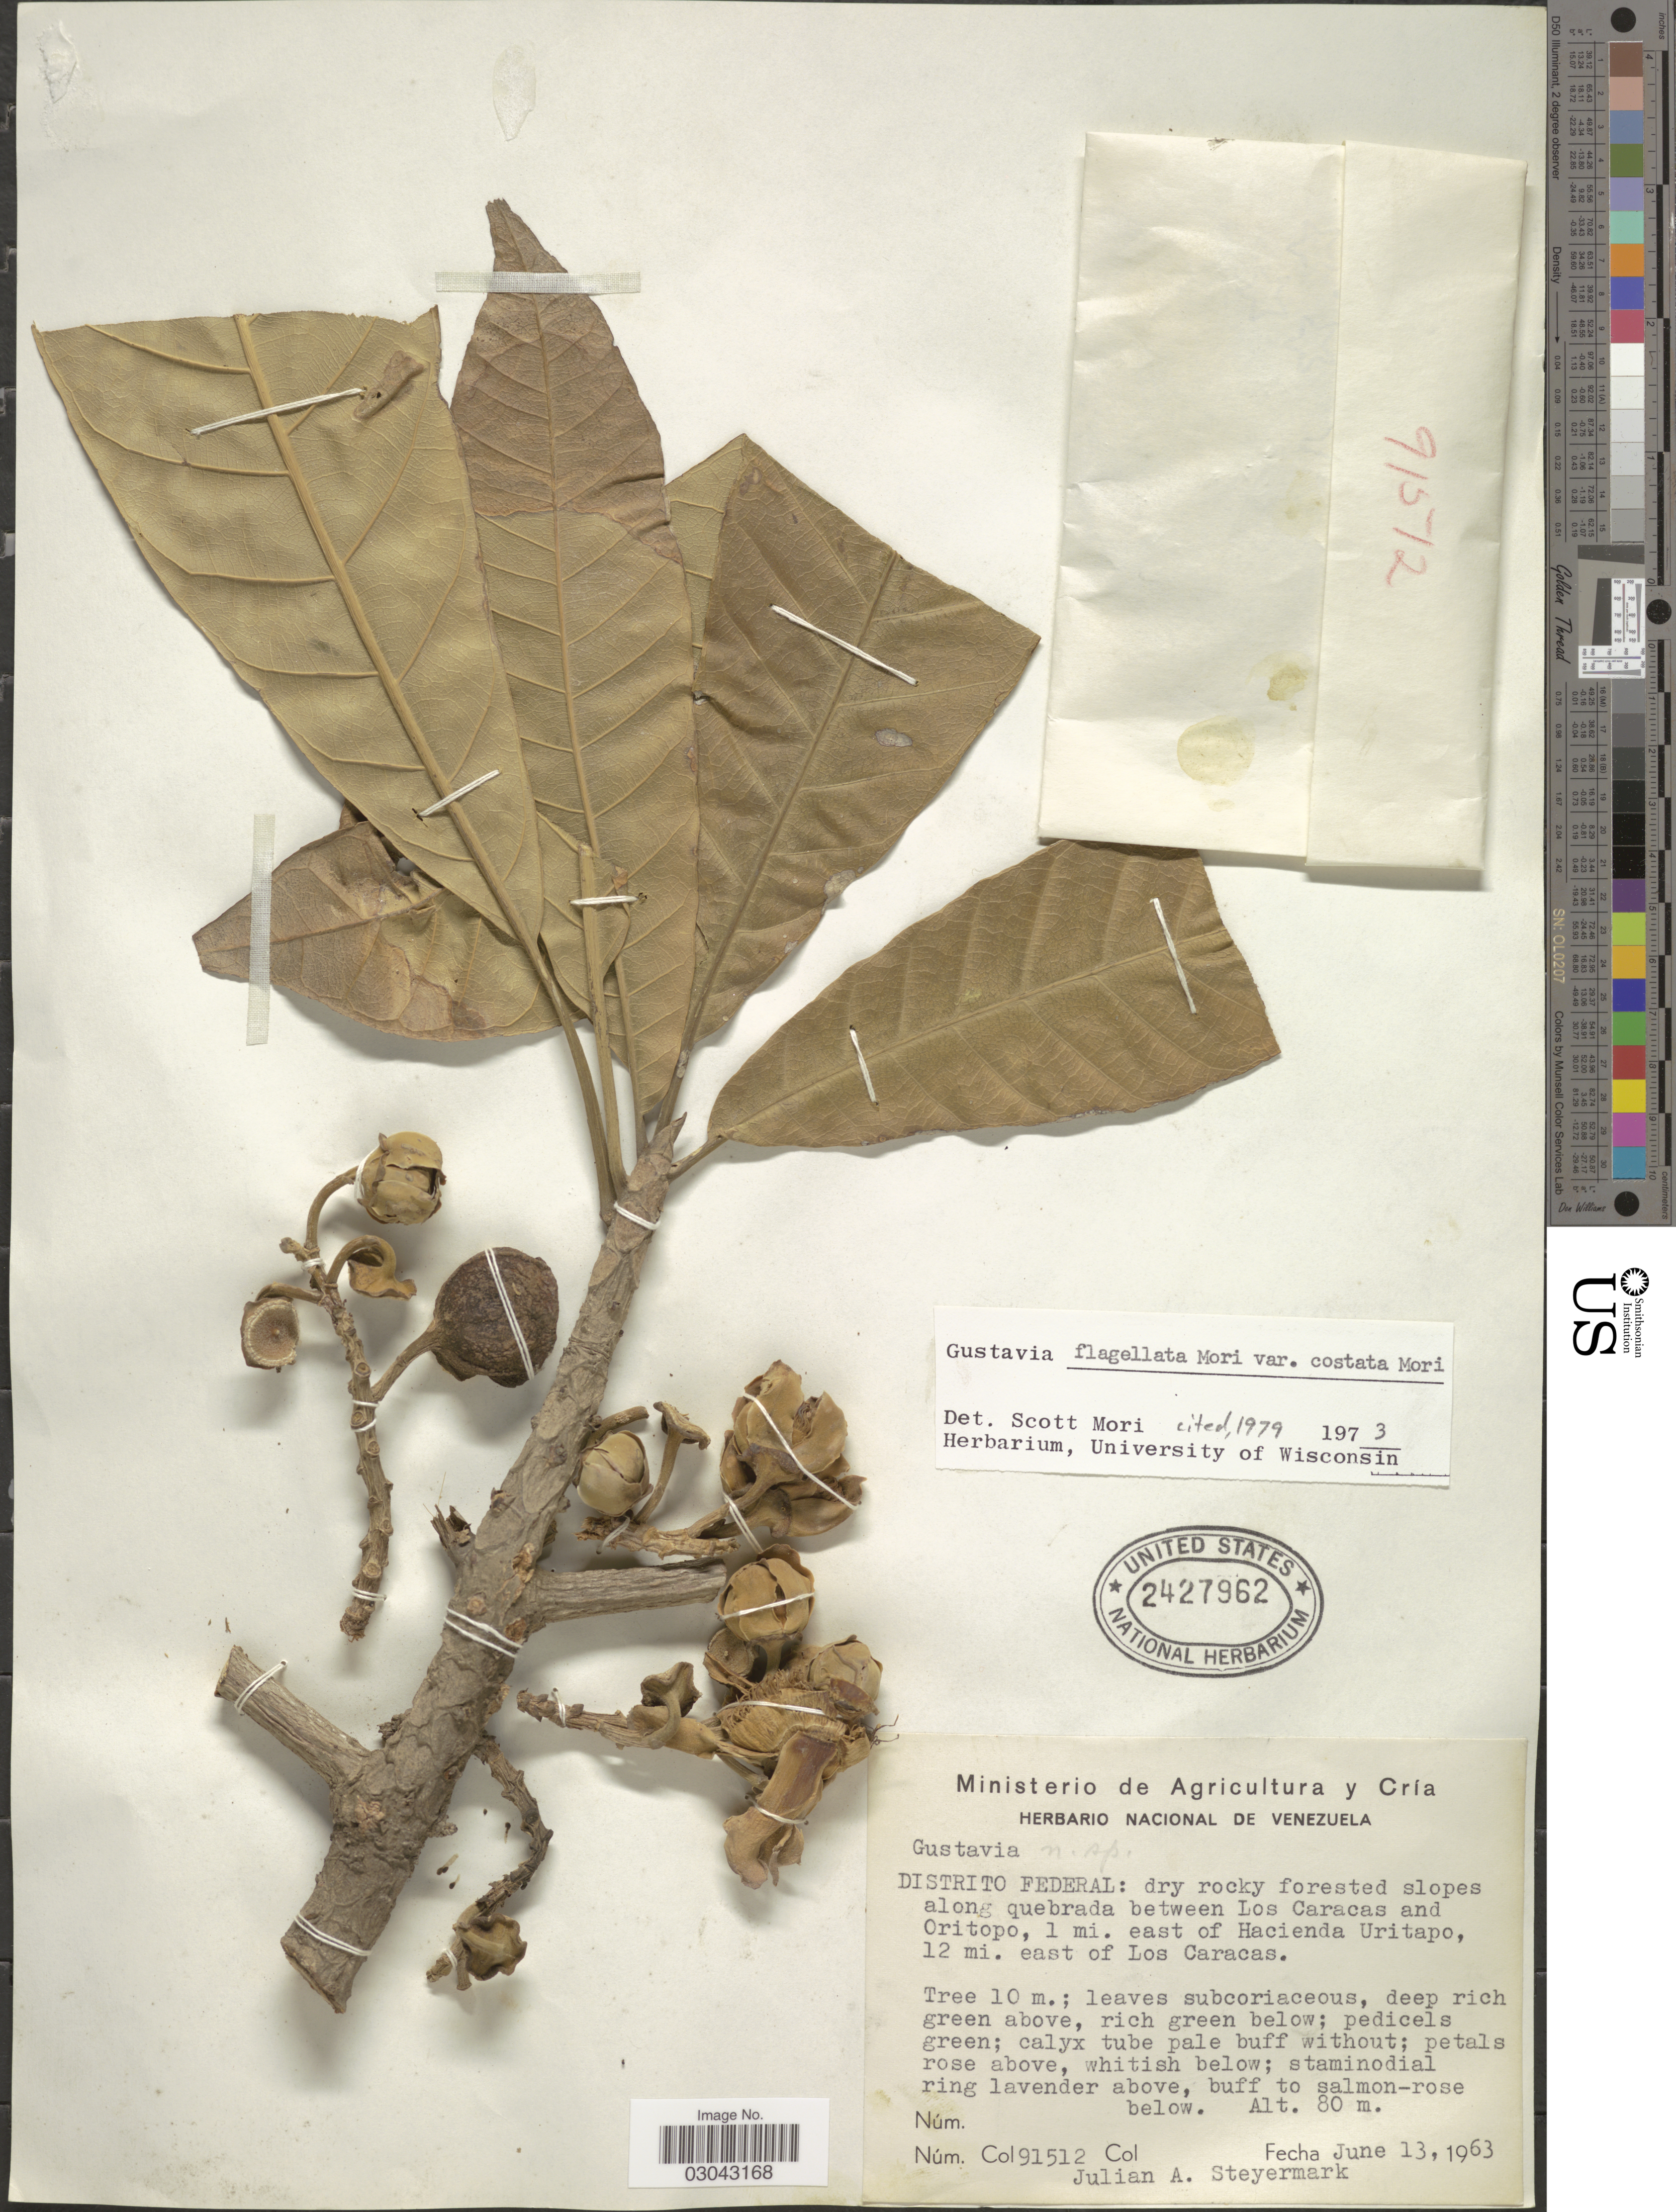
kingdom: Plantae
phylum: Tracheophyta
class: Magnoliopsida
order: Ericales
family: Lecythidaceae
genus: Gustavia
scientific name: Gustavia flagellata var. costata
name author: S.A. Mori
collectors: J. Steyermark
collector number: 91512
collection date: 1963-06-13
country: Venezuela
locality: Distrito Federal: dry rocky forested slopes along quebrada between Los Caracas and Oritopo, 1 mi. east of Hacienda Uritapo, 12 mi. east of Los Caracas.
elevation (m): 80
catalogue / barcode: US 2427962